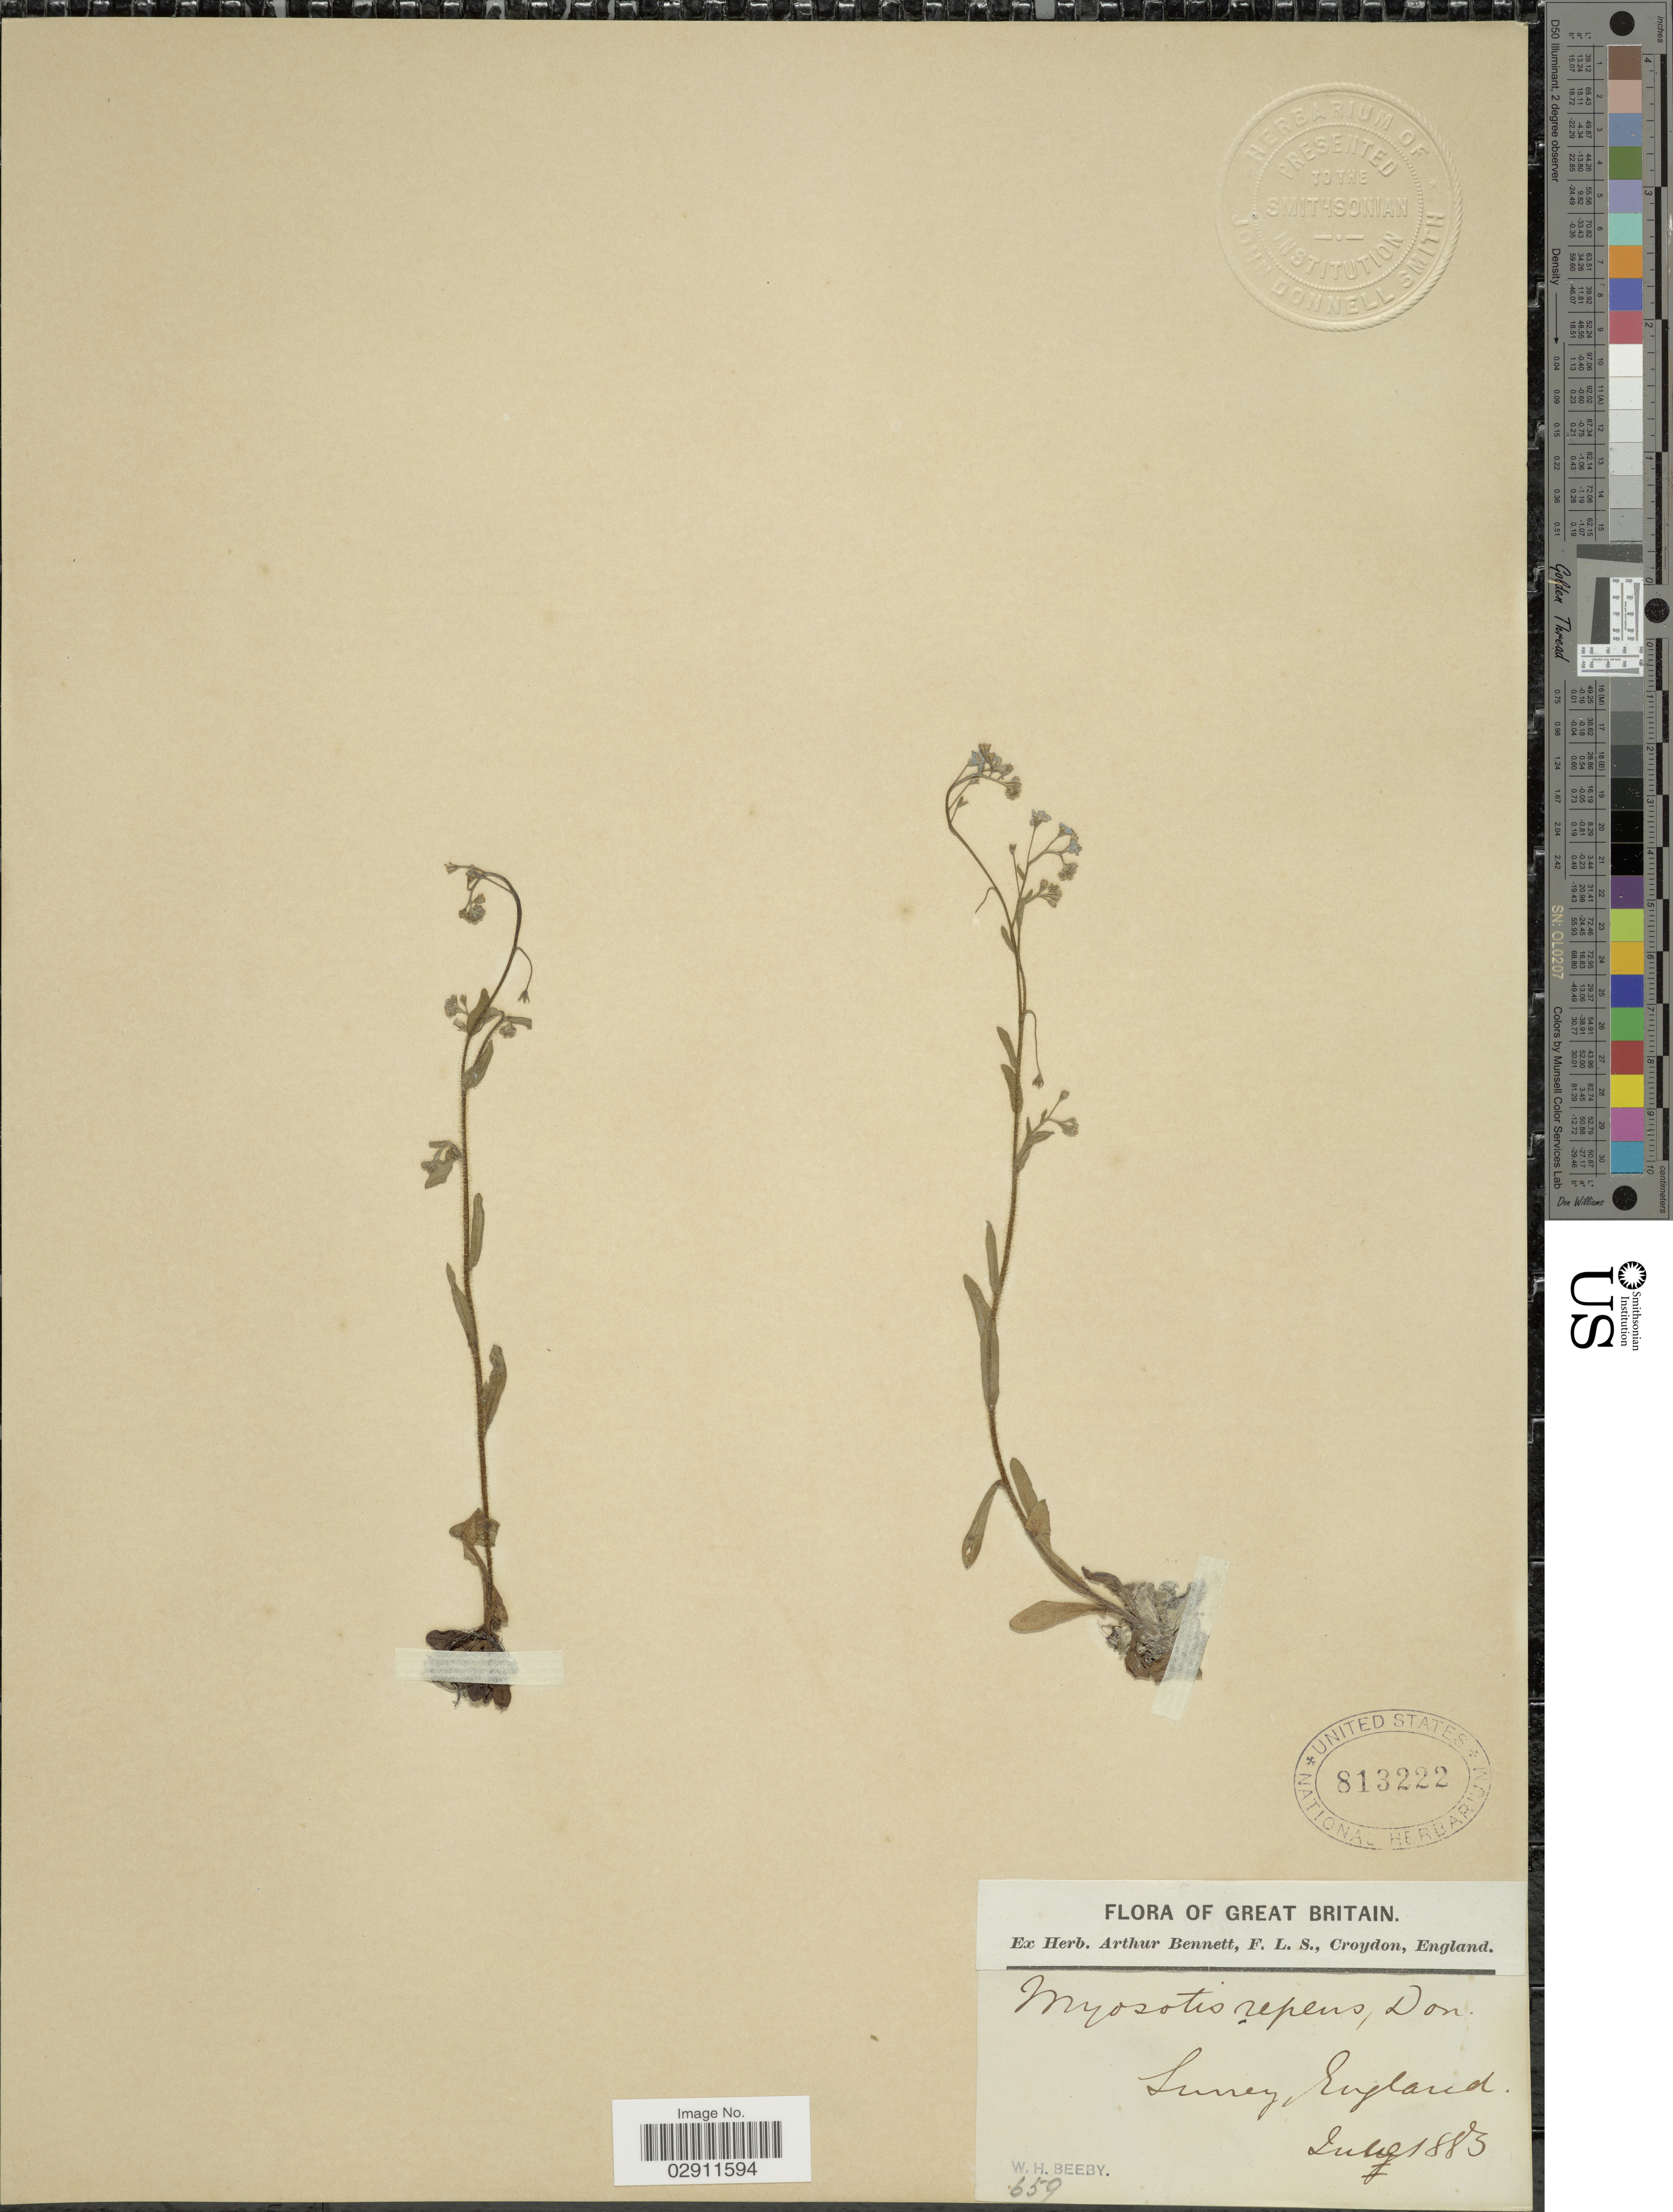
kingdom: Plantae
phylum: Tracheophyta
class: Magnoliopsida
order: Boraginales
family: Boraginaceae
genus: Myosotis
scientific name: Myosotis repens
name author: G. Don ex Hook.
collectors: W. Beeby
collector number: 659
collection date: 1883-07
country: United Kingdom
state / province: England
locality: Great Britain, Surrey, England.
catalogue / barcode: US 813222